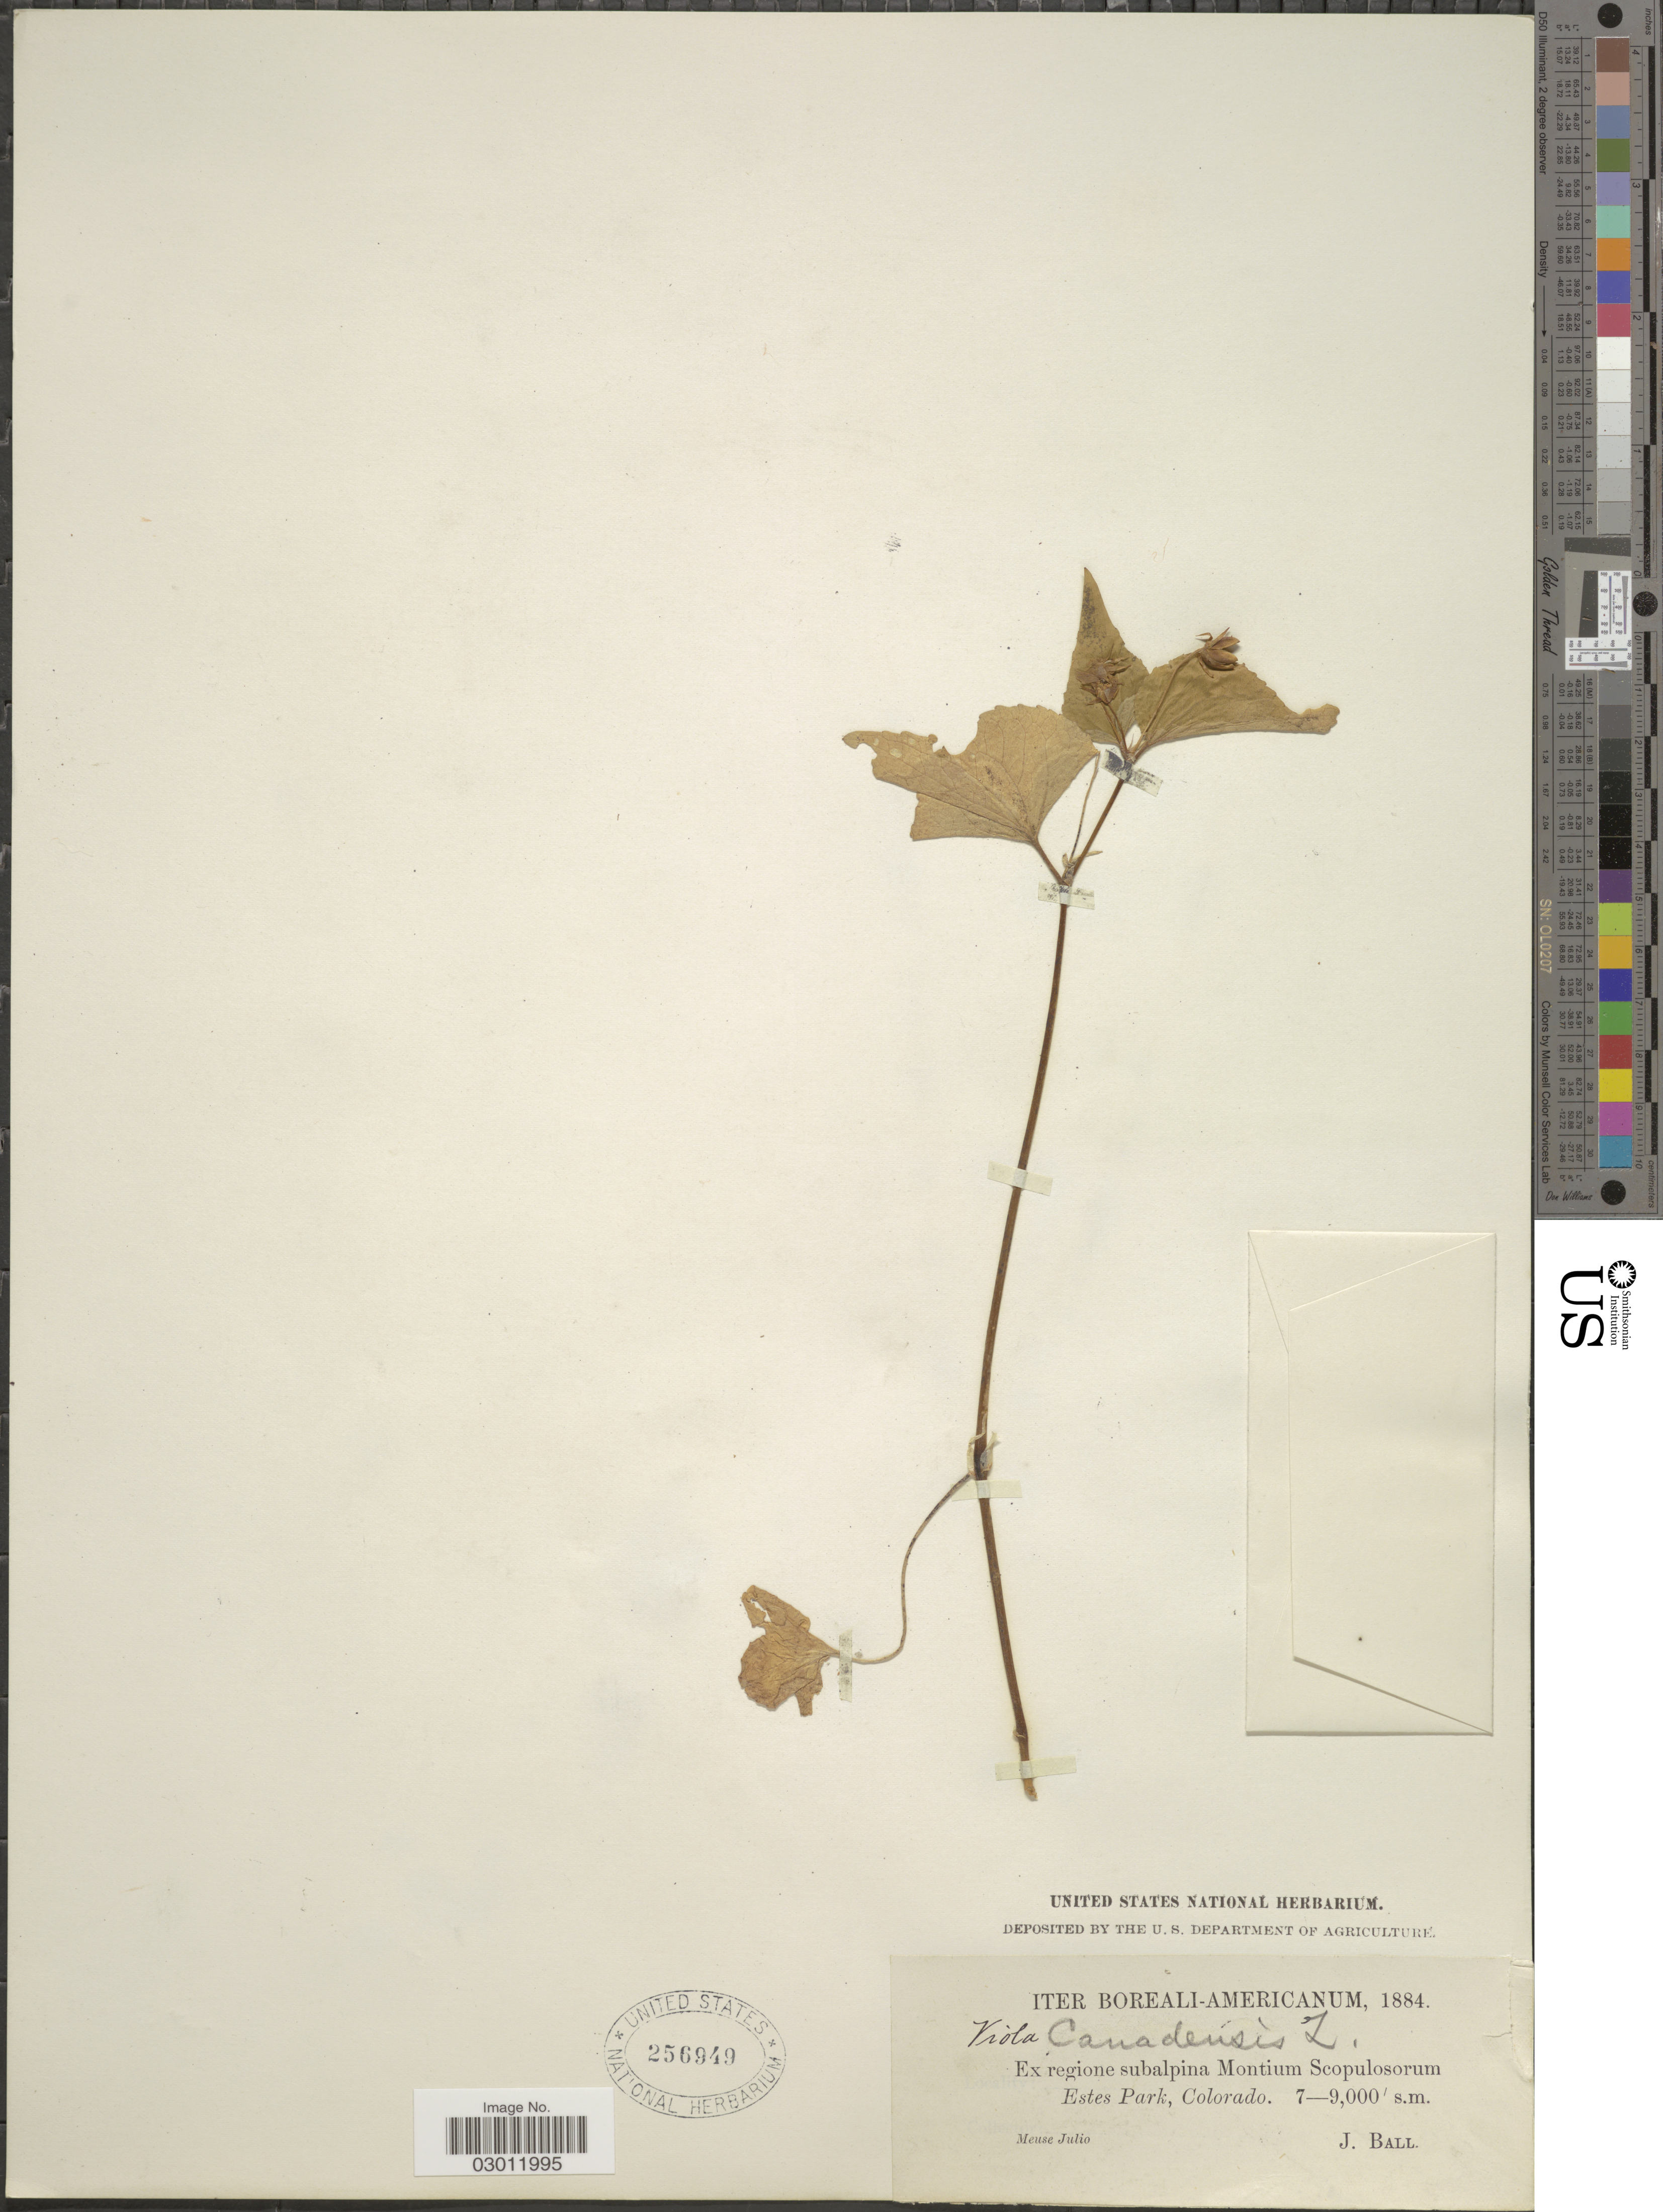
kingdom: Plantae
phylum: Tracheophyta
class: Magnoliopsida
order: Malpighiales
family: Violaceae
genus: Viola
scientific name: Viola canadensis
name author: L.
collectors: J. Ball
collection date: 1884-07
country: United States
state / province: Colorado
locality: Estes Park, Colorado.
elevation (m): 2134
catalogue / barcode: US 256949